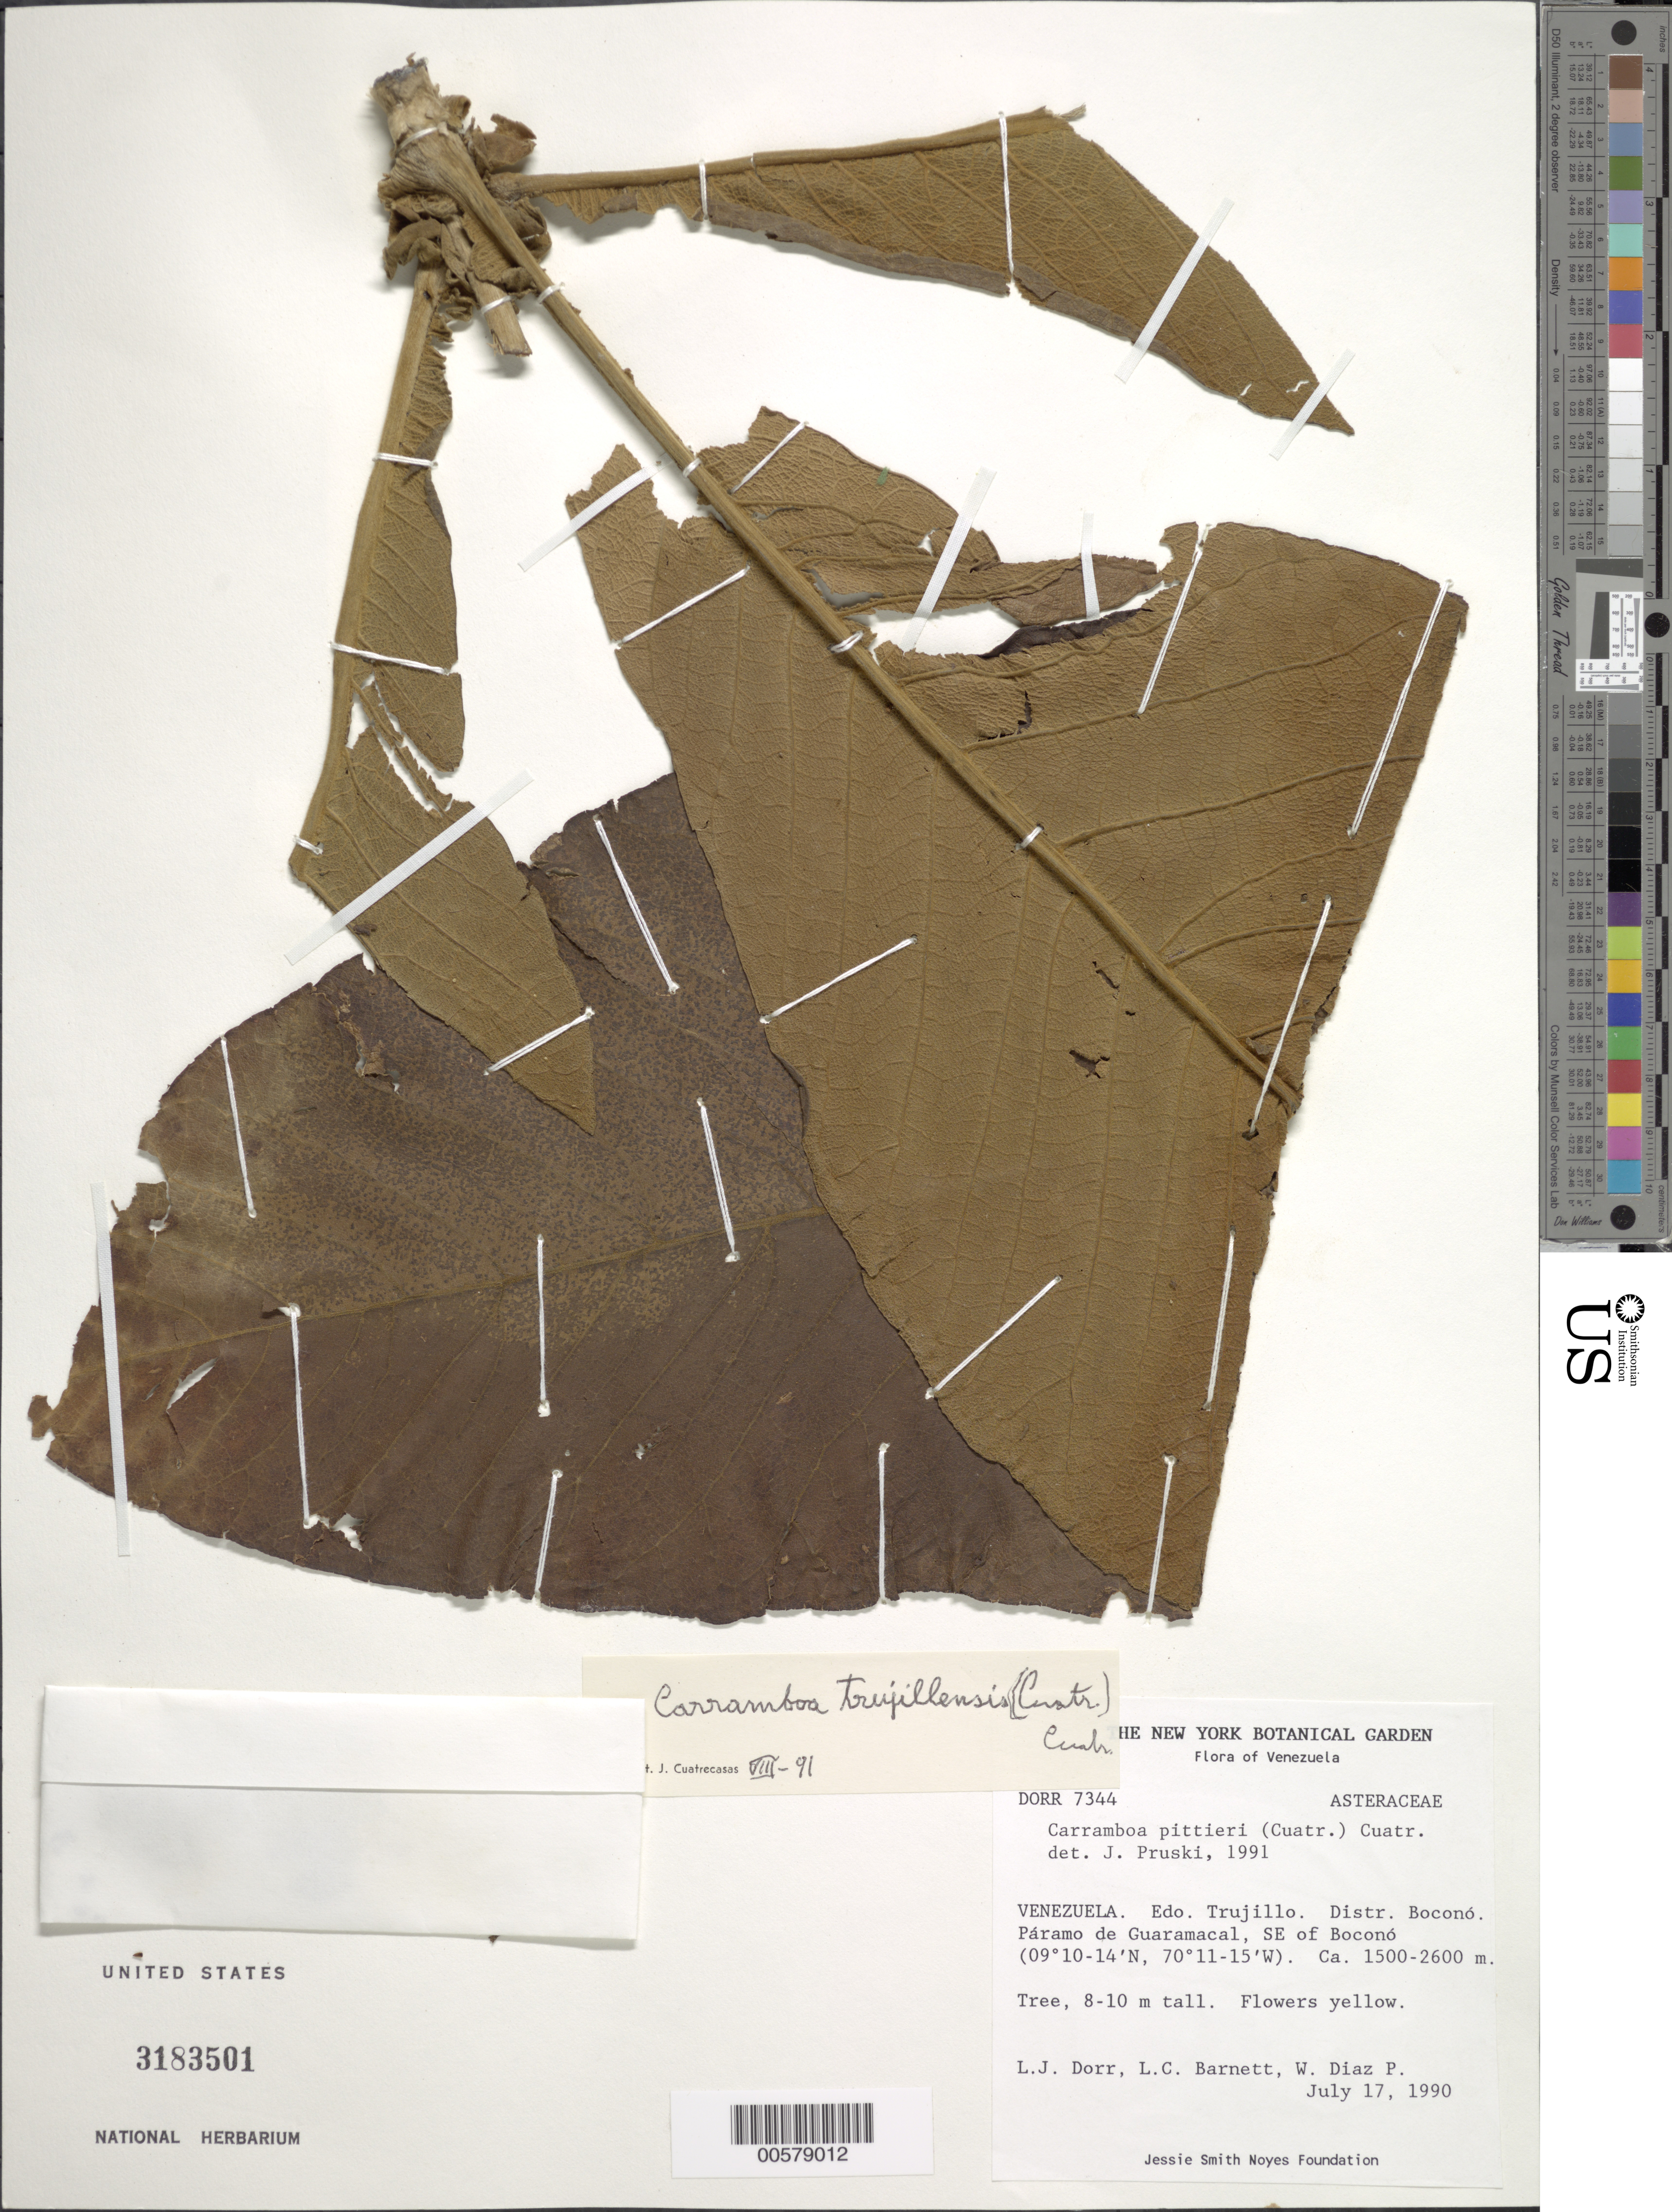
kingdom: Plantae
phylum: Tracheophyta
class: Magnoliopsida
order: Asterales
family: Asteraceae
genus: Carramboa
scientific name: Carramboa trujillensis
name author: (Cuatrec.) Cuatrec.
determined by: Cuatrecasas, J.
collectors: L. J. Dorr, L. C. Barnett & W. Díaz P.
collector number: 7344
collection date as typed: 17 Jul 1990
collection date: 1990-07-17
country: Venezuela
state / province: Trujillo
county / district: Boconó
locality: Páramo de Guaramacal, SE of Boconó.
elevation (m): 1500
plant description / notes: NY, US, VEN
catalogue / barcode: US 3183501